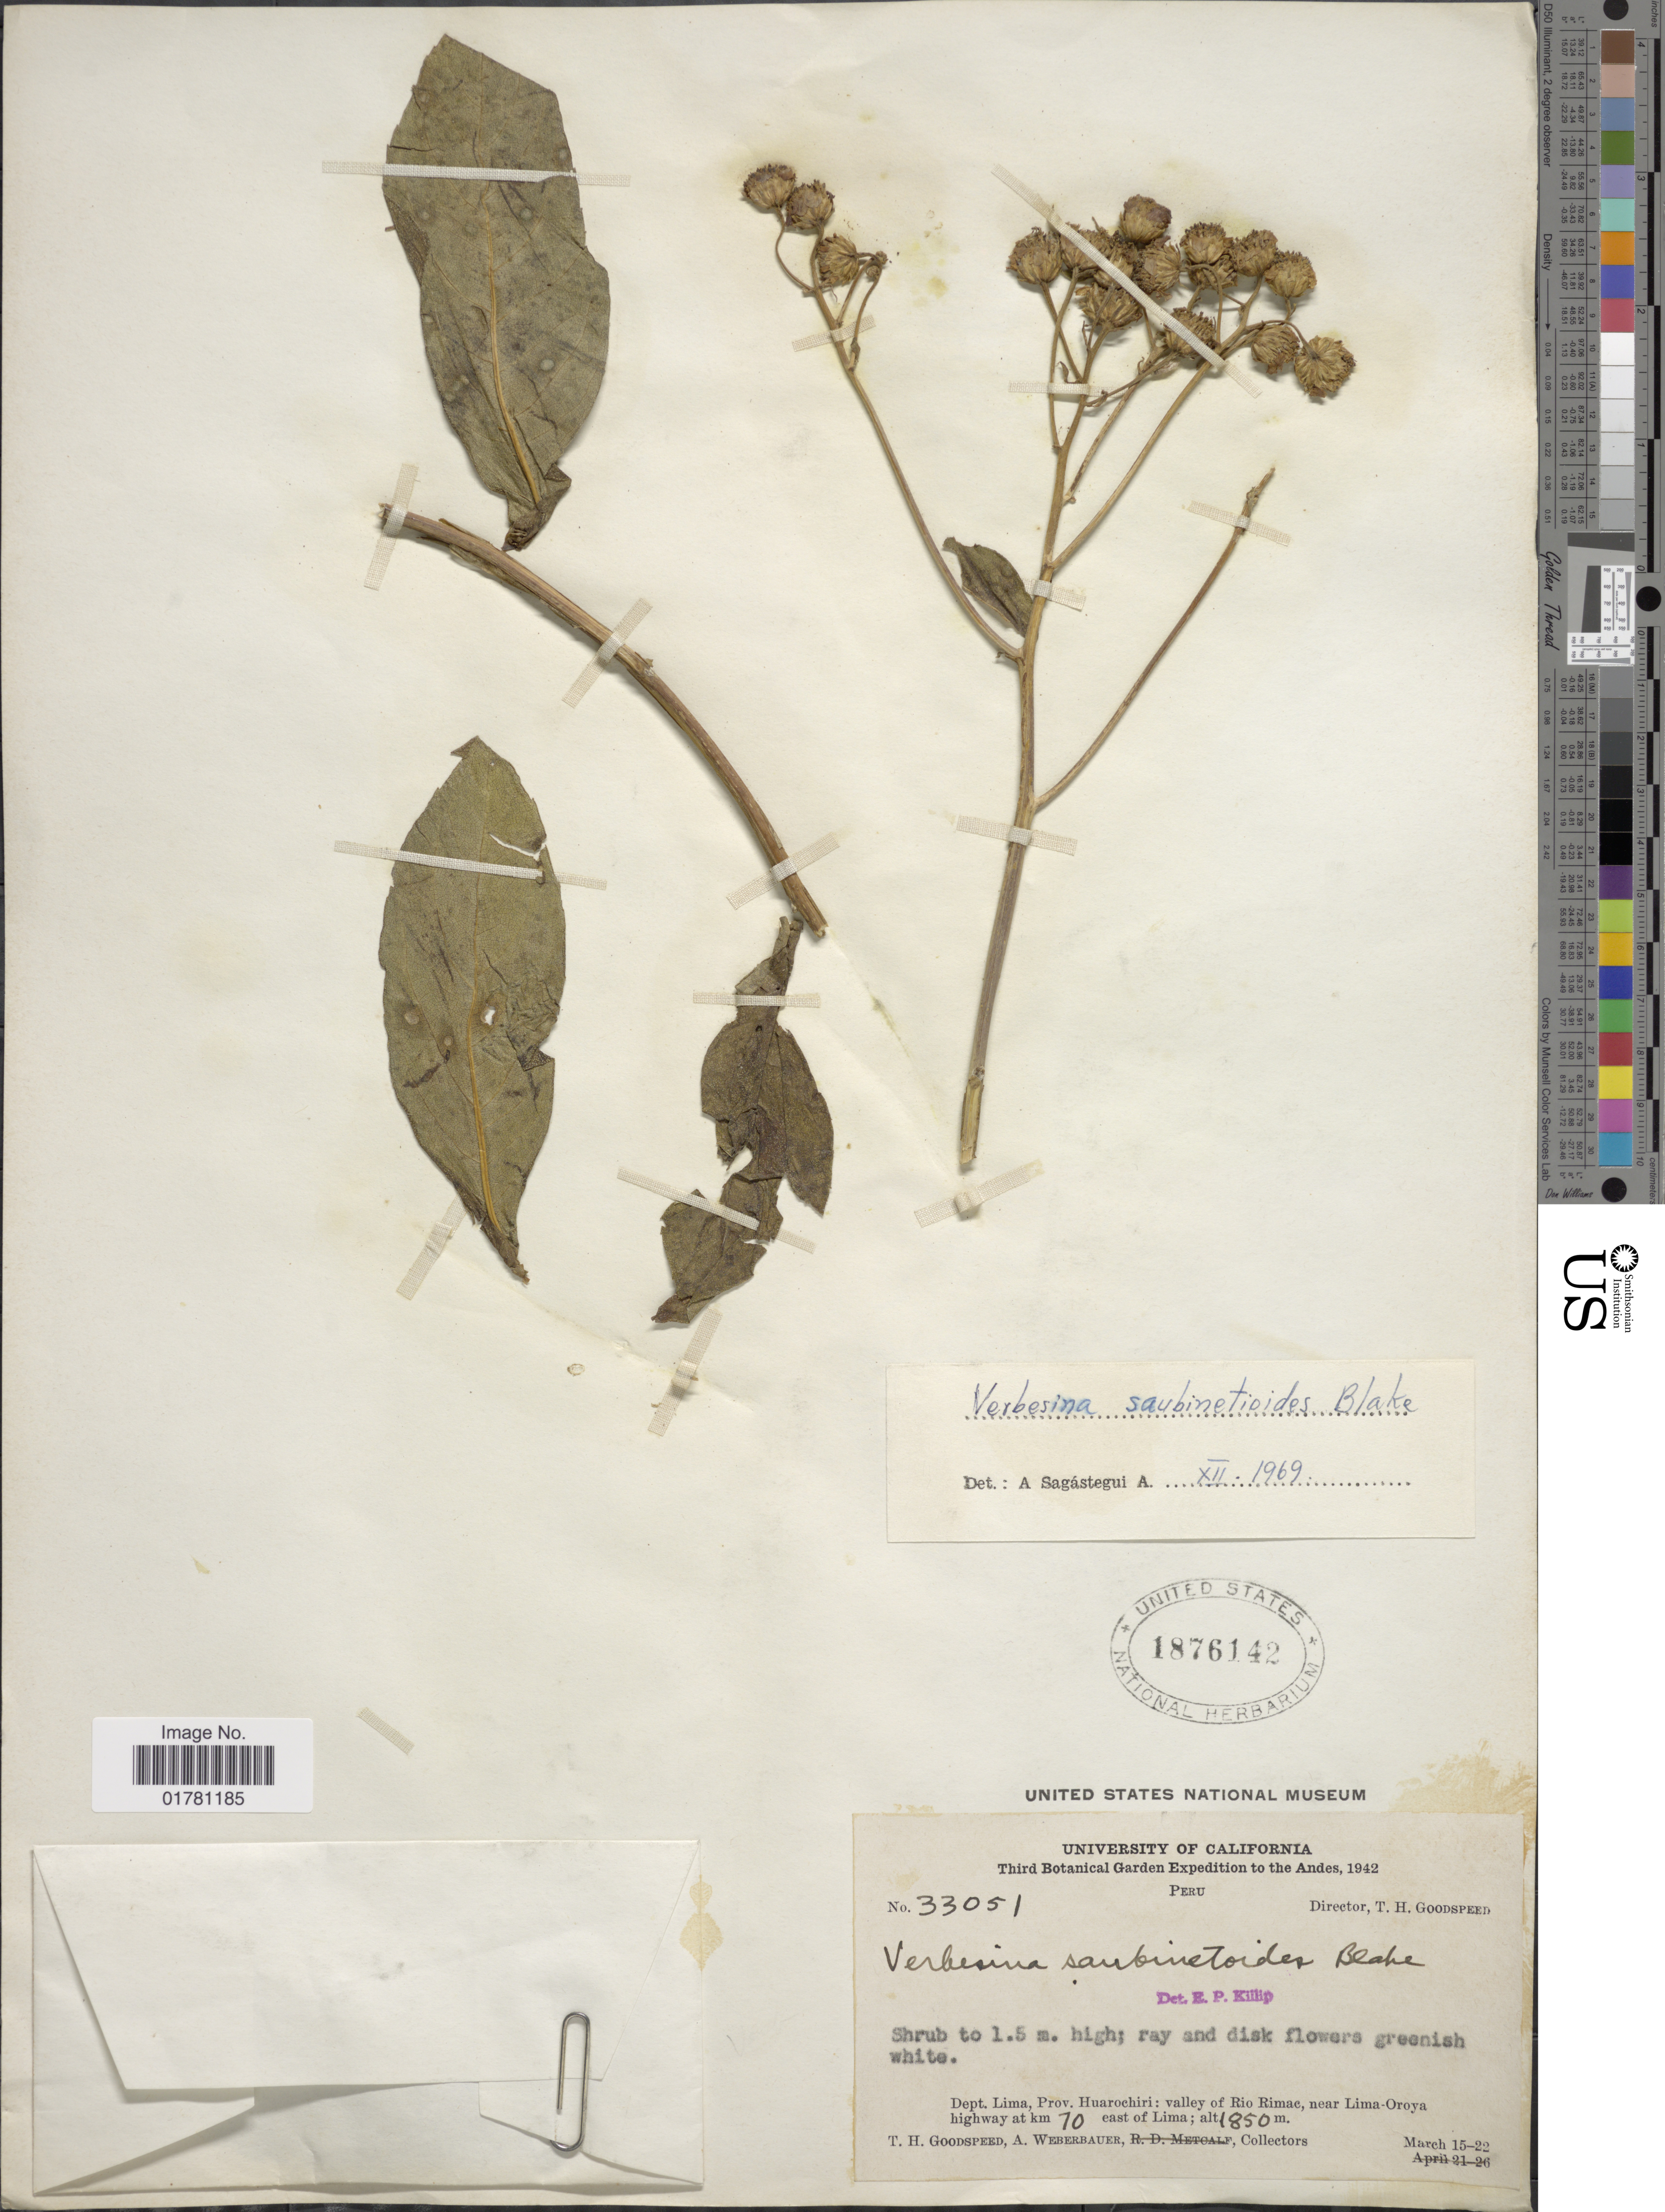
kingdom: Plantae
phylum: Tracheophyta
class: Magnoliopsida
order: Asterales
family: Asteraceae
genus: Verbesina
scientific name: Verbesina saubinetioides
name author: S.F. Blake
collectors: T. Goodspeed & A. Weberbauer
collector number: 33051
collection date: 1942-03-15/1942-03-22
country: Peru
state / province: Lima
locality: Dept. Lima, Prov. Huarochiri: valley of Rio Rimac, near Lima-Oroya highway at km 70 east of Lima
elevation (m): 1850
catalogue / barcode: US 1876142